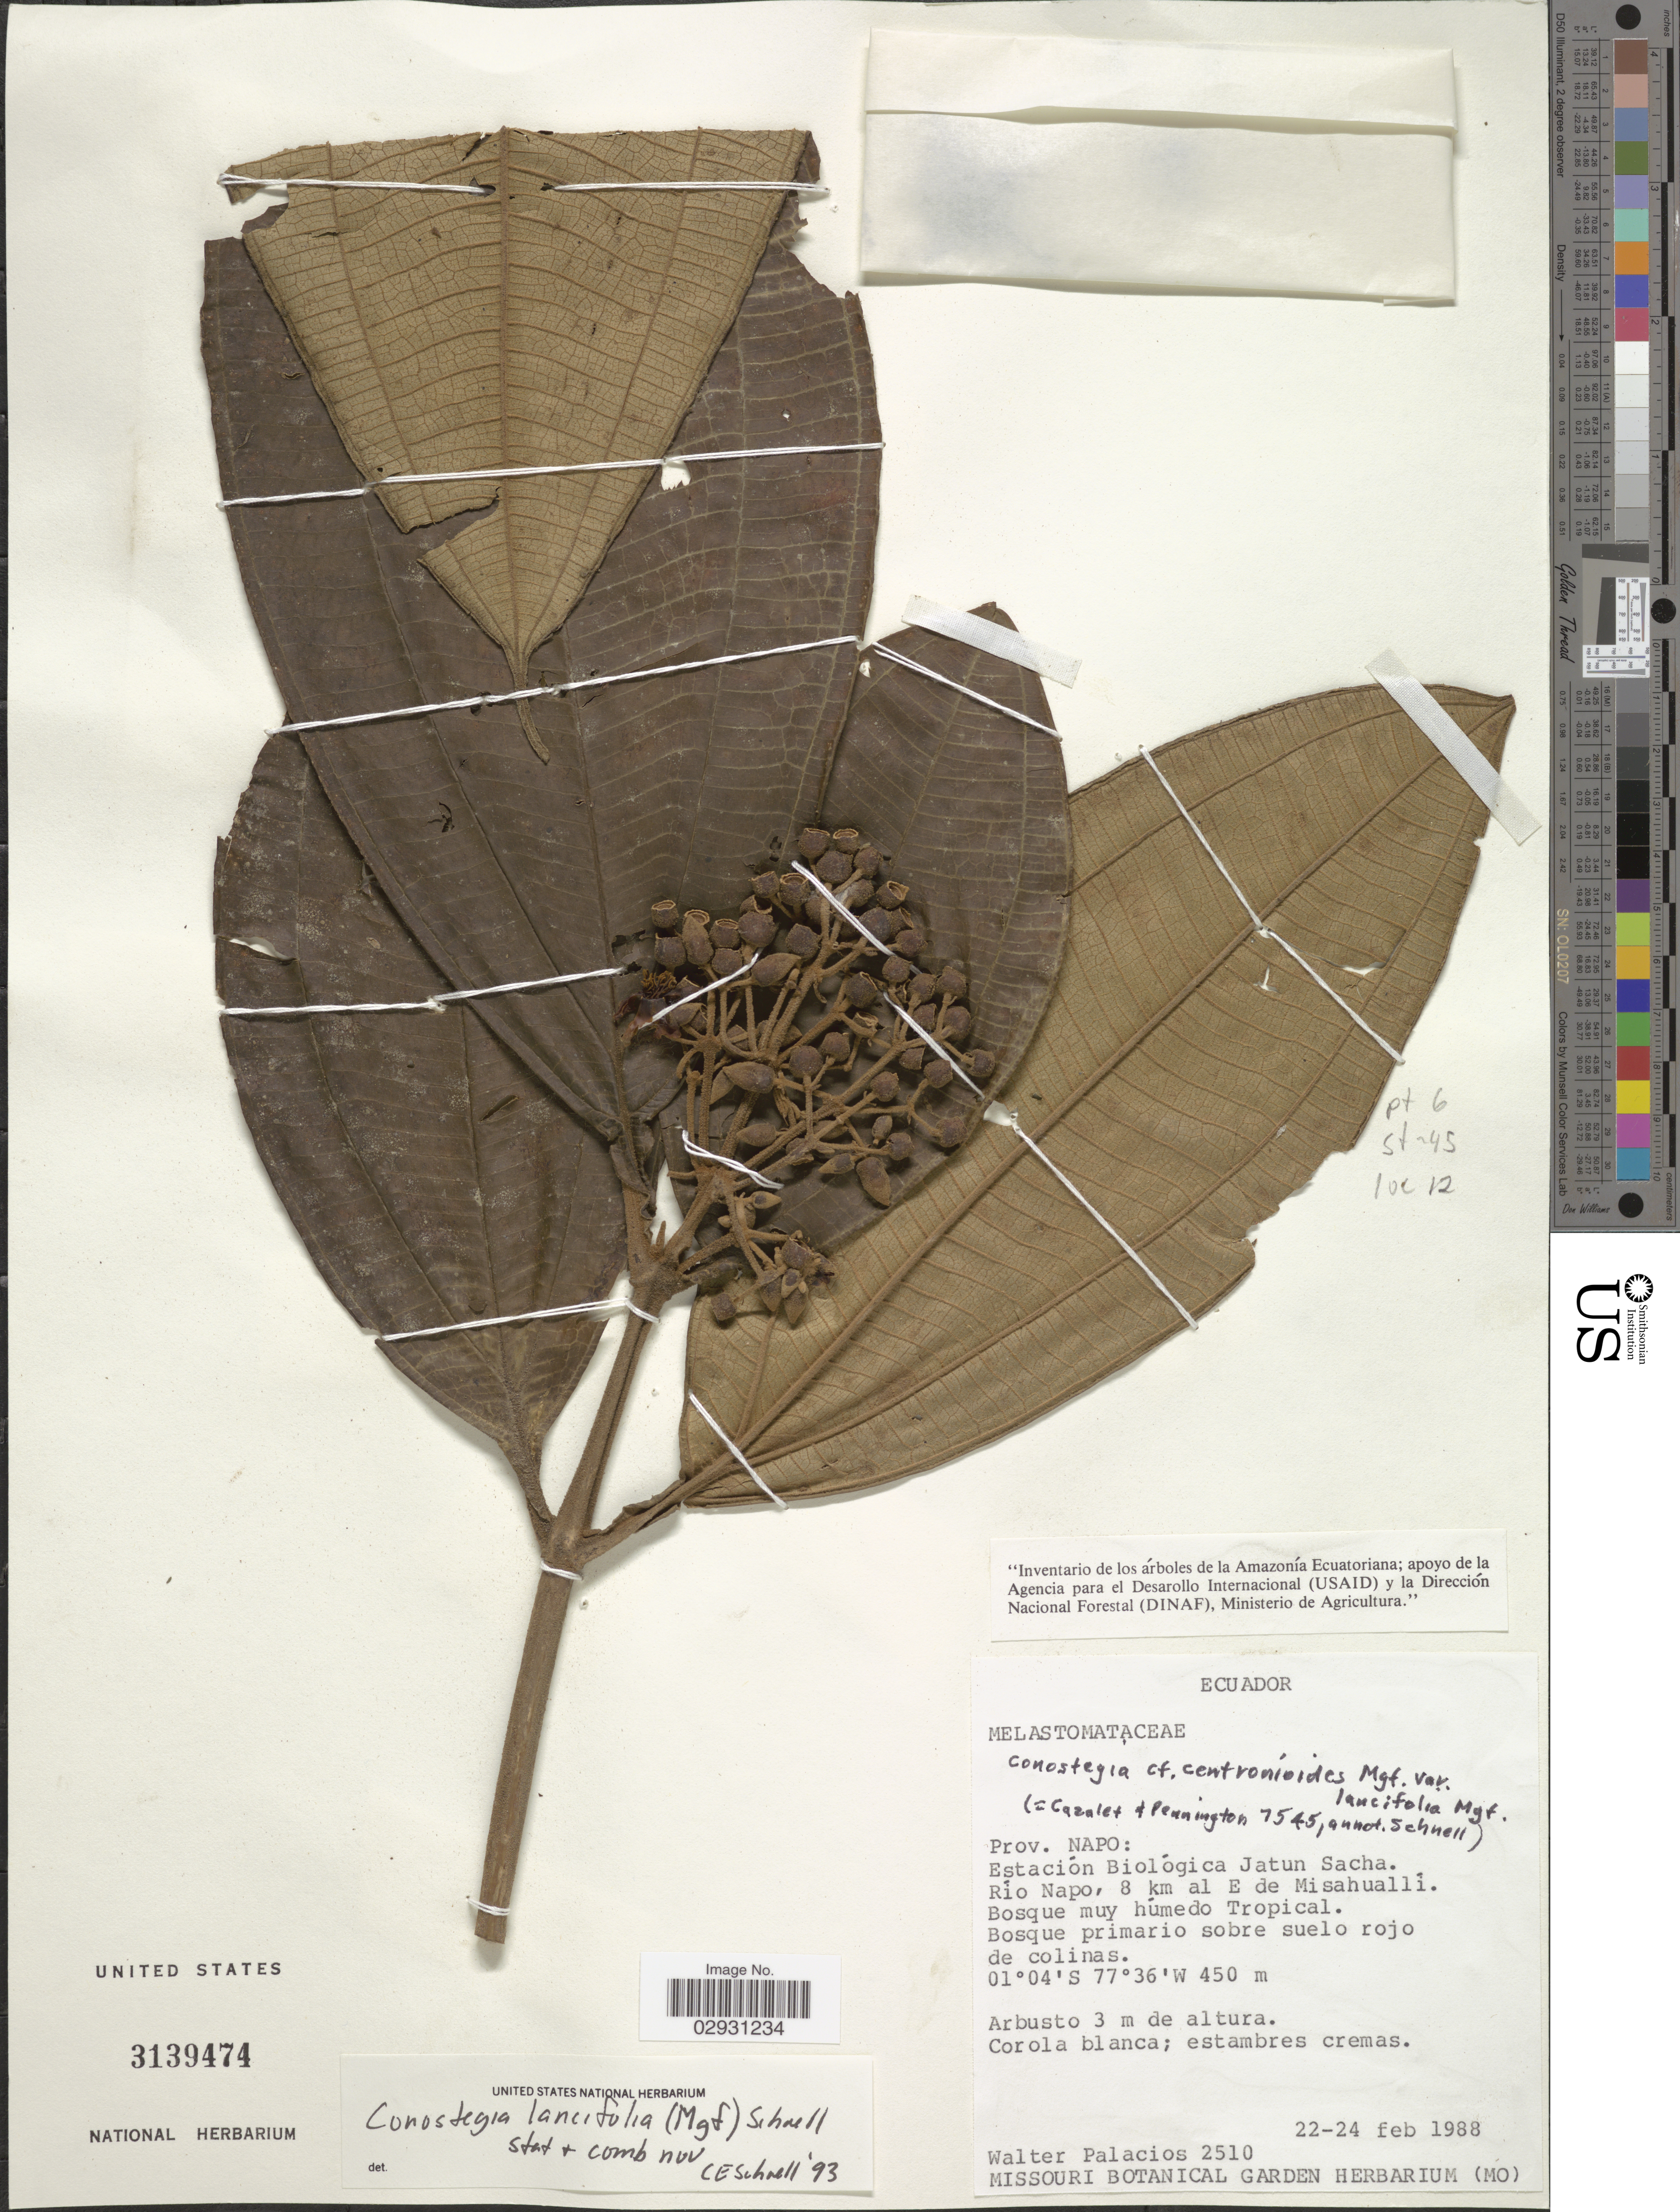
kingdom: Plantae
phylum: Tracheophyta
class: Magnoliopsida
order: Myrtales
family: Melastomataceae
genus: Conostegia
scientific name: Conostegia centronioides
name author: Markgr.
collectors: W. Palacios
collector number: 2510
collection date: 1988-02-22/1988-02-24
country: Ecuador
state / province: Napo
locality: Estación Biológica Jatun Sacha. Río Napo, 8 km al E de Misahuallí.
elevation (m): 450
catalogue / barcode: US 3139474